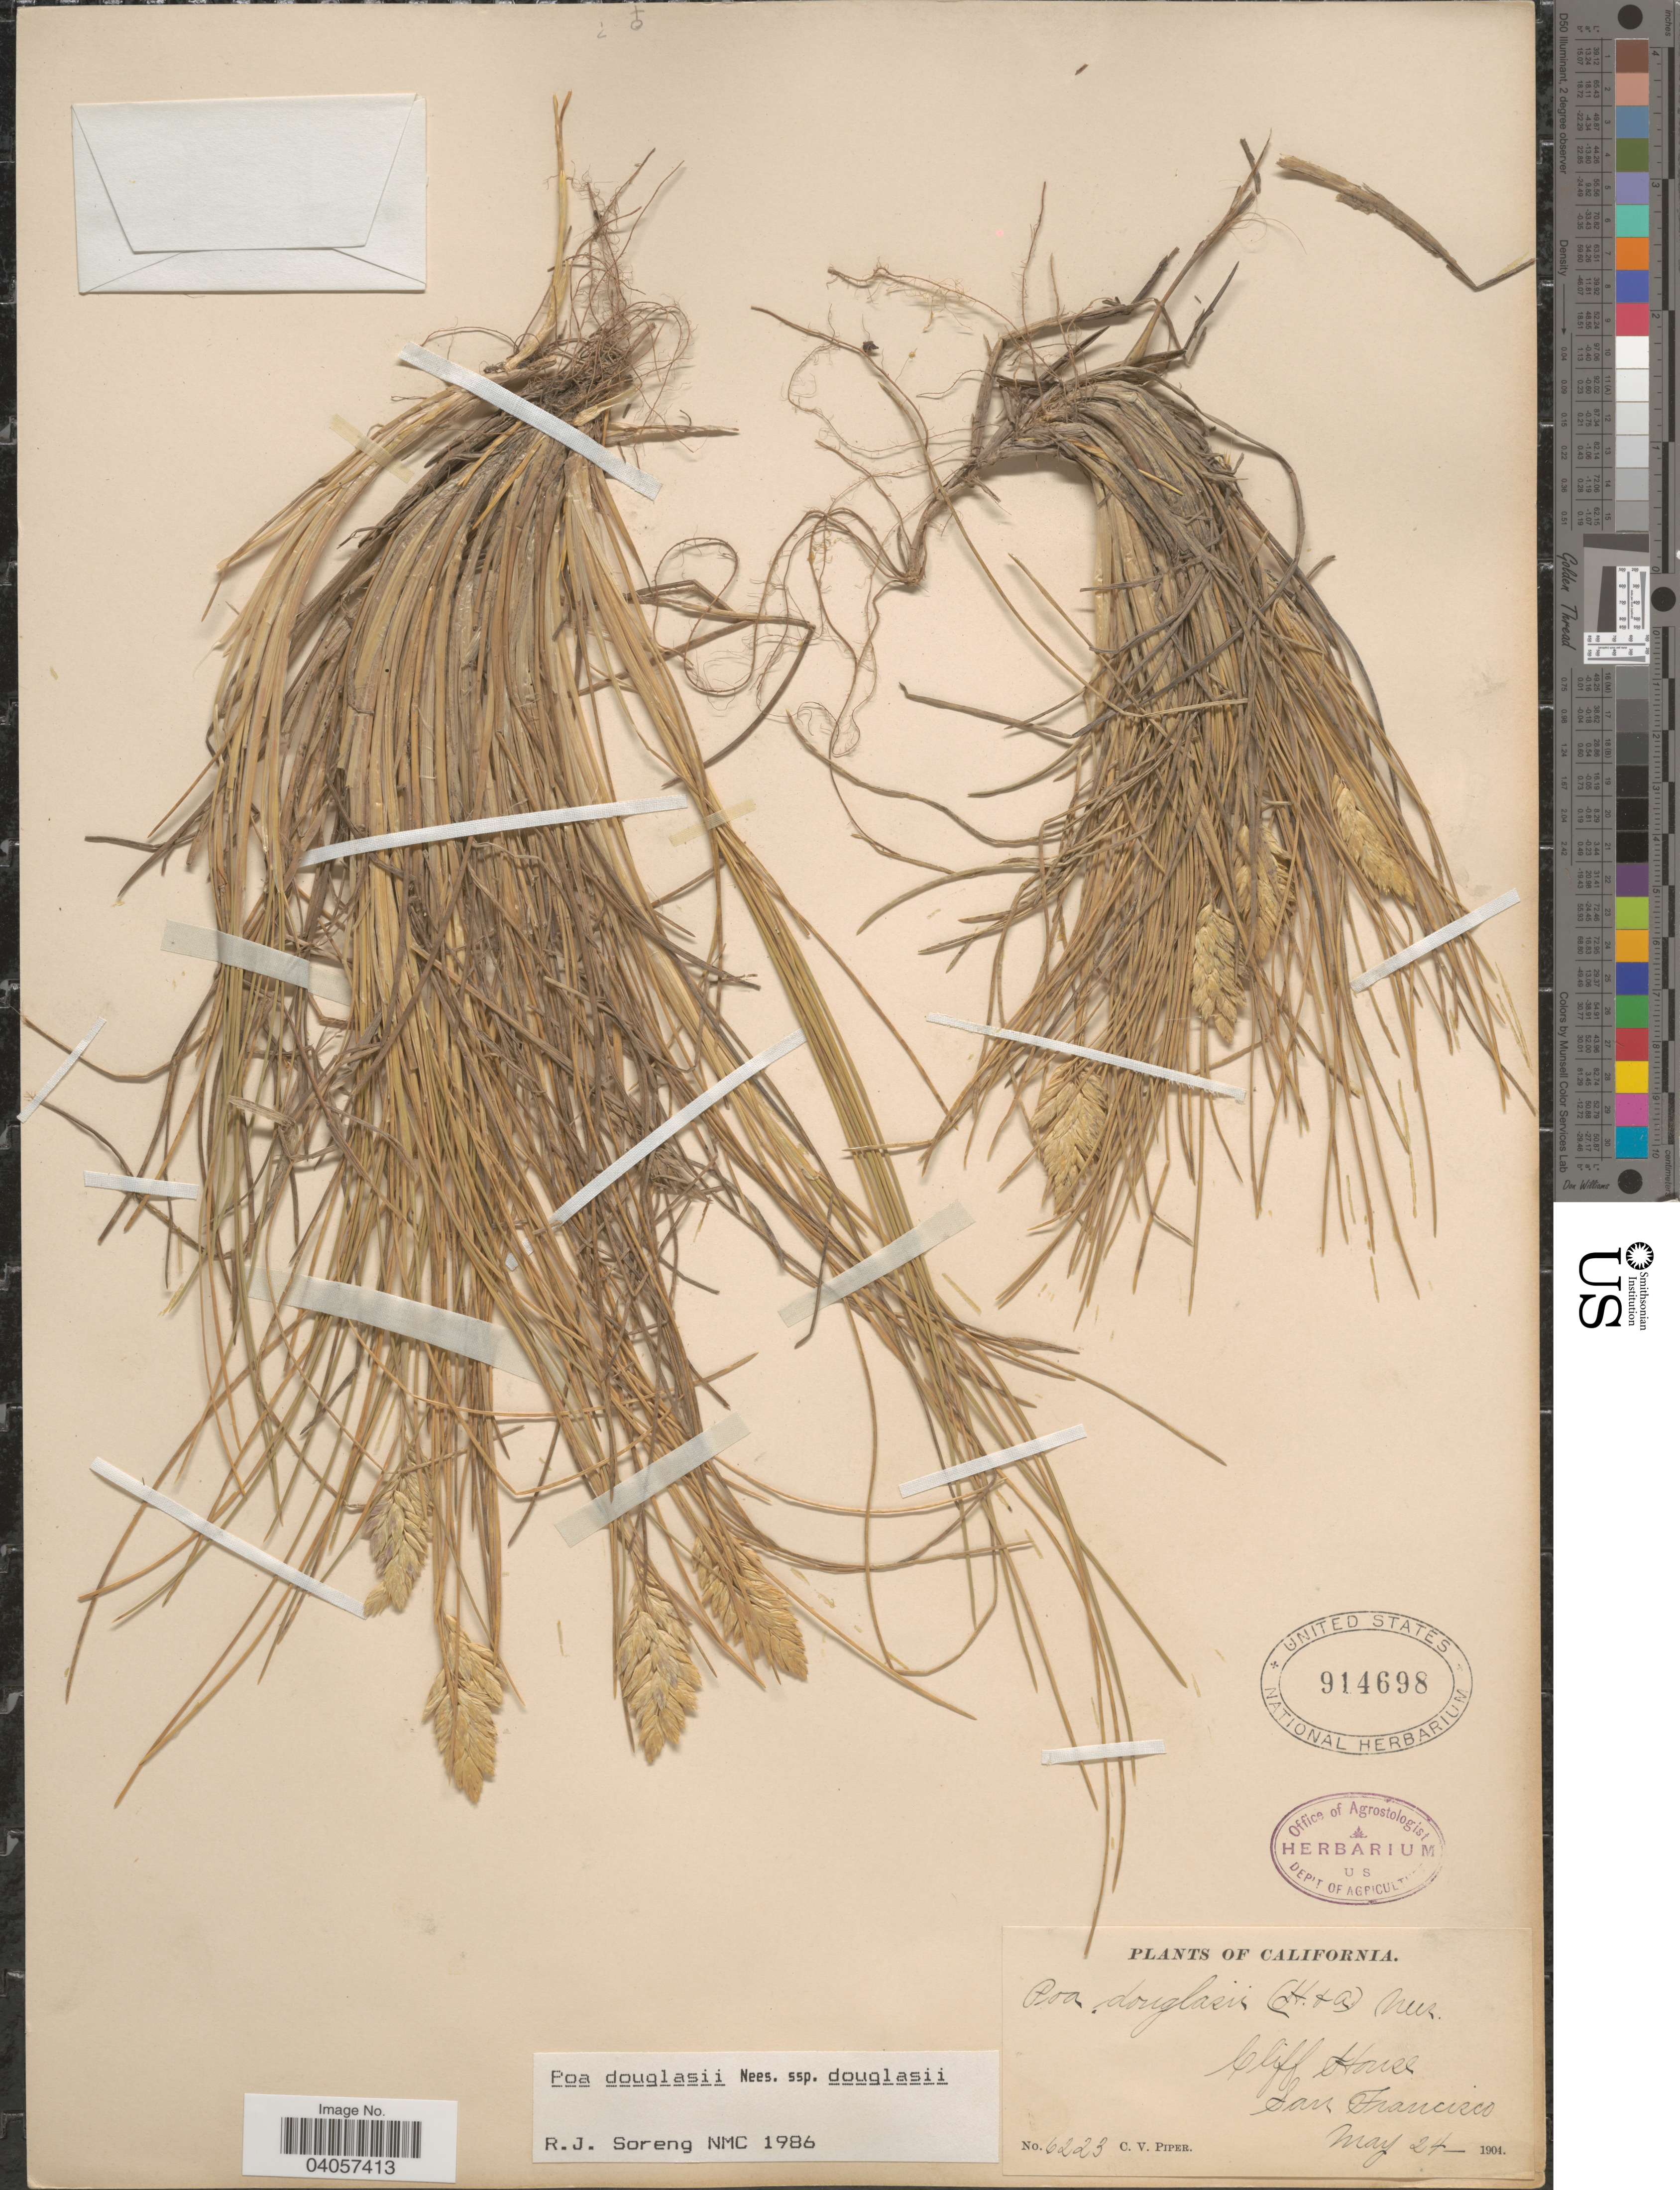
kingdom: Plantae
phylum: Tracheophyta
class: Liliopsida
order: Poales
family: Poaceae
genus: Poa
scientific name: Poa douglasii subsp. douglasii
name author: Nees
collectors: C. V. Piper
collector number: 6223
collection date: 1904-05-24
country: United States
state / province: California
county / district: San Francisco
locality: Cliff House. San Francisco.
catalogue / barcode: US 914698